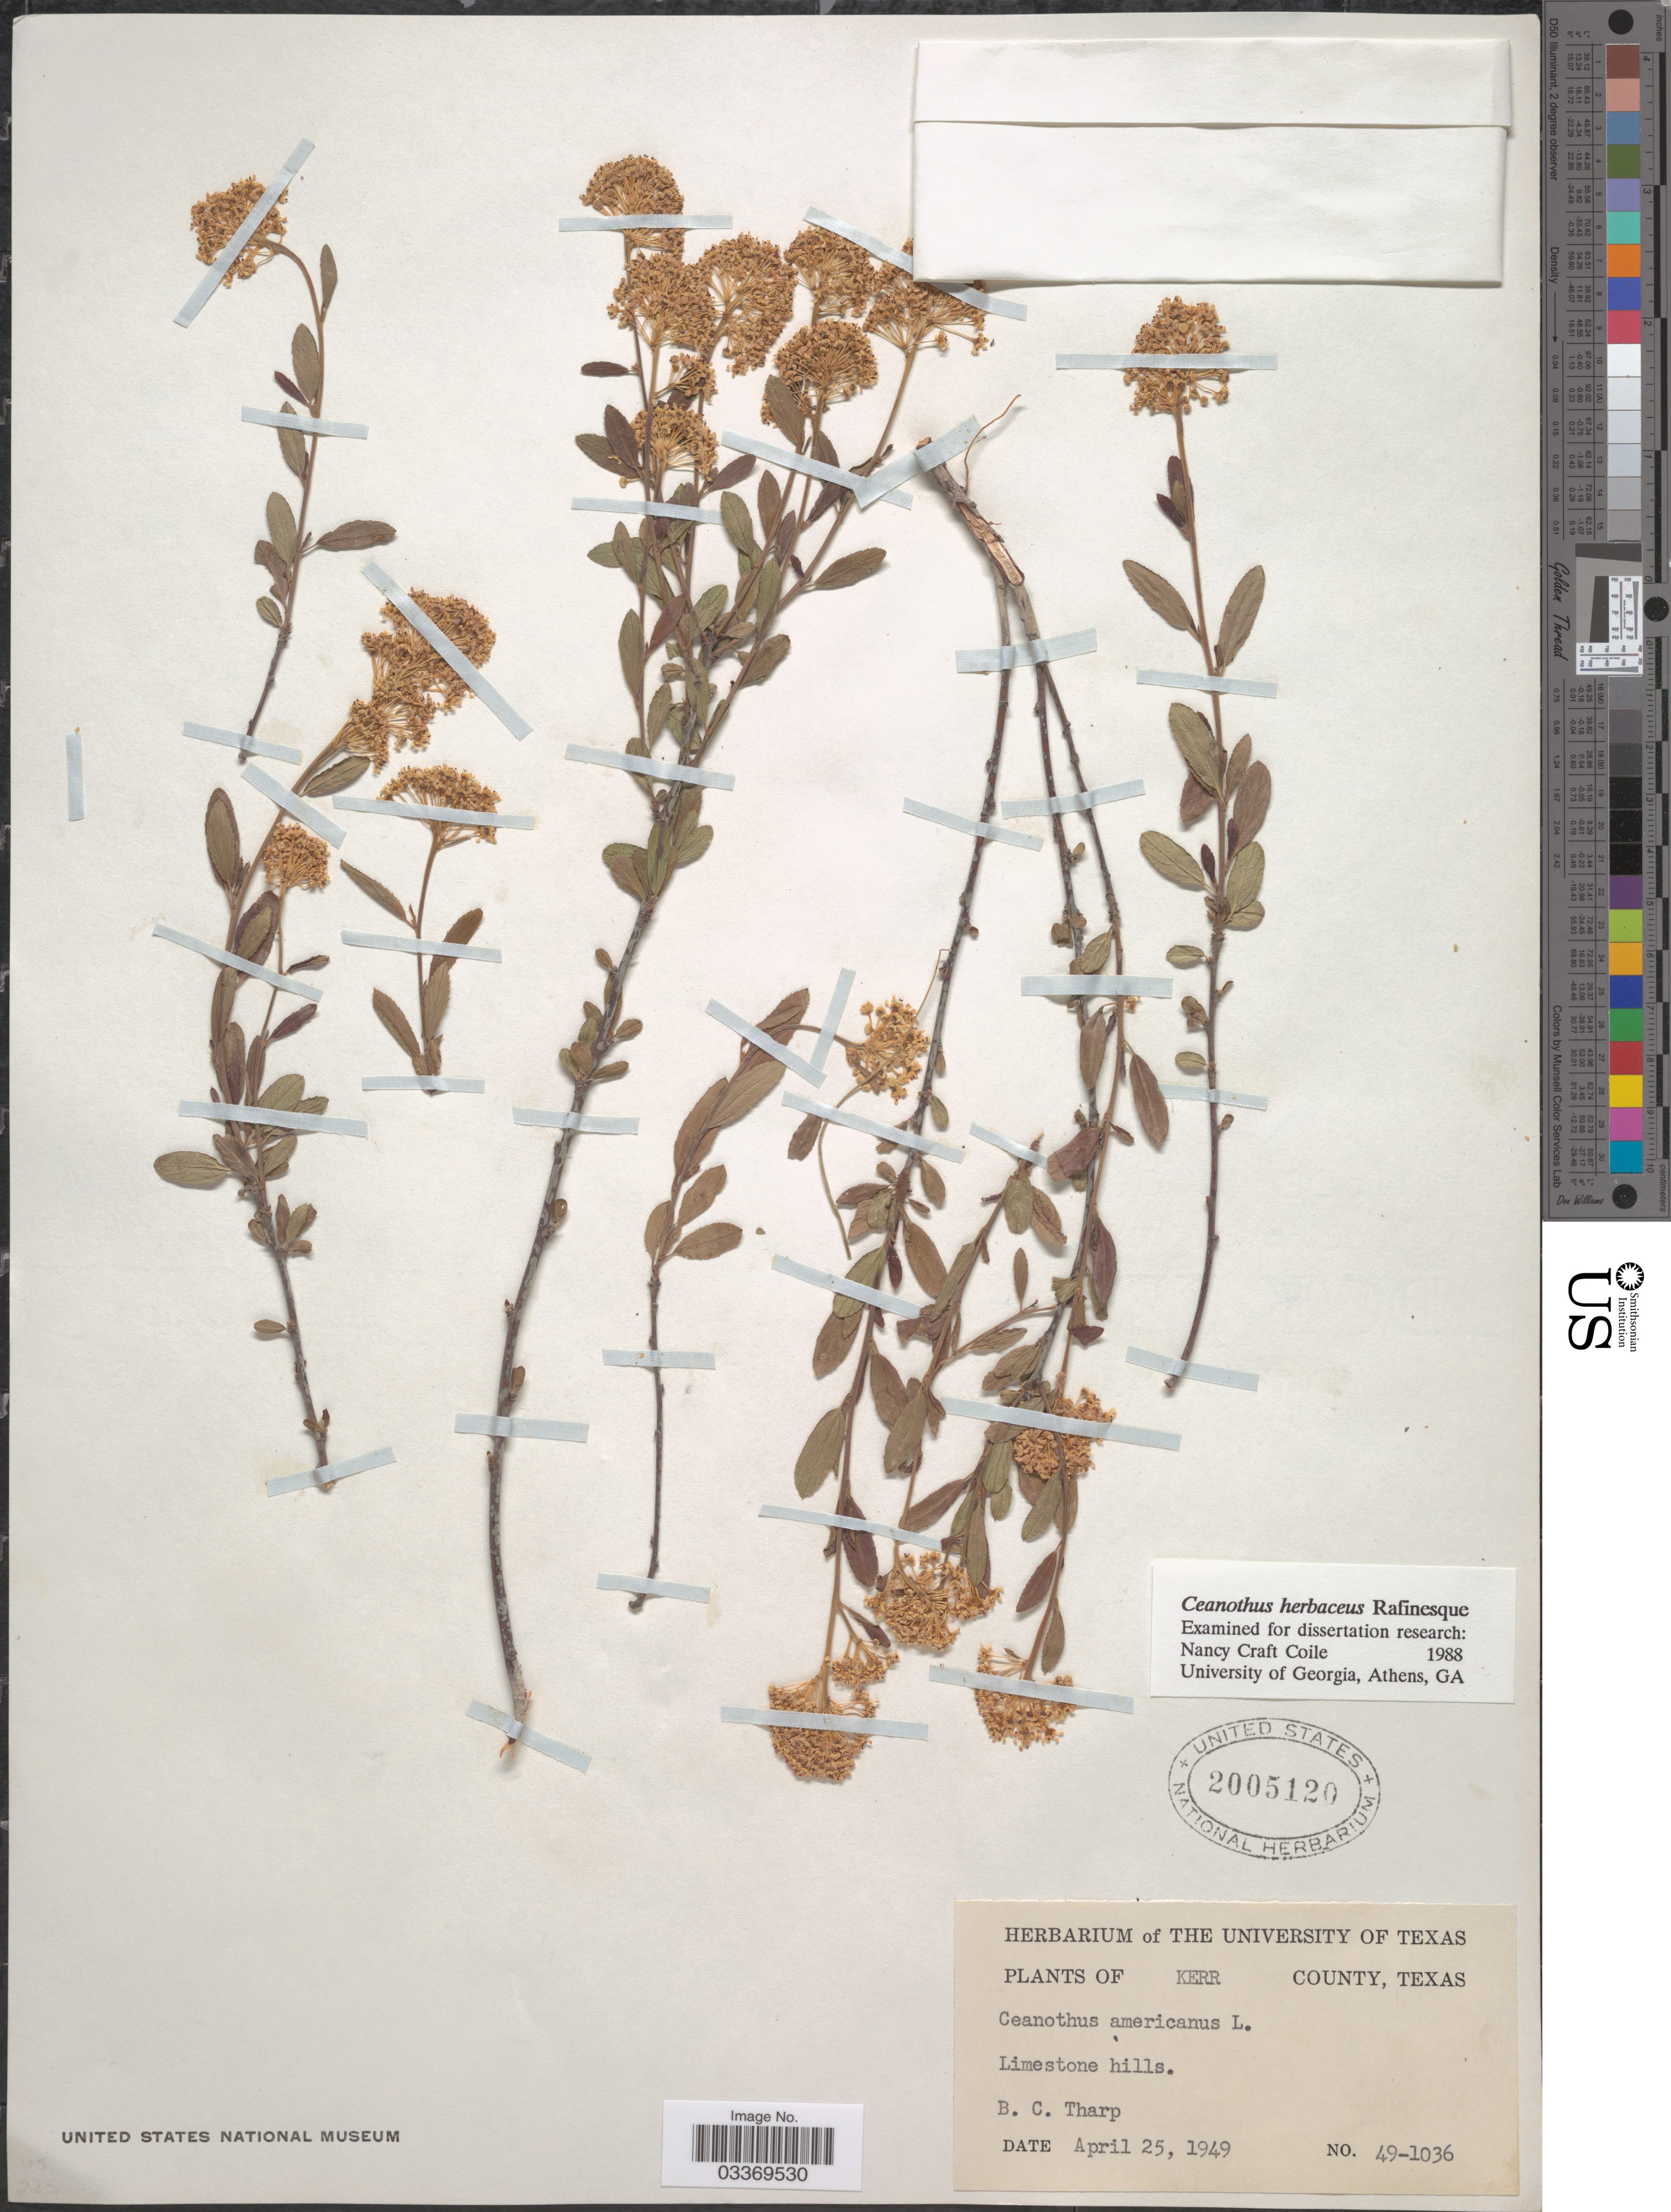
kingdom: Plantae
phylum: Tracheophyta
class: Magnoliopsida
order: Rosales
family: Rhamnaceae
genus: Ceanothus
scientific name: Ceanothus ovatus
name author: Desf.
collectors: B. C. Tharp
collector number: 49-1036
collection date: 1949-04-25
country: United States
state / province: Texas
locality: Kerr County.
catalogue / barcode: US 2005120